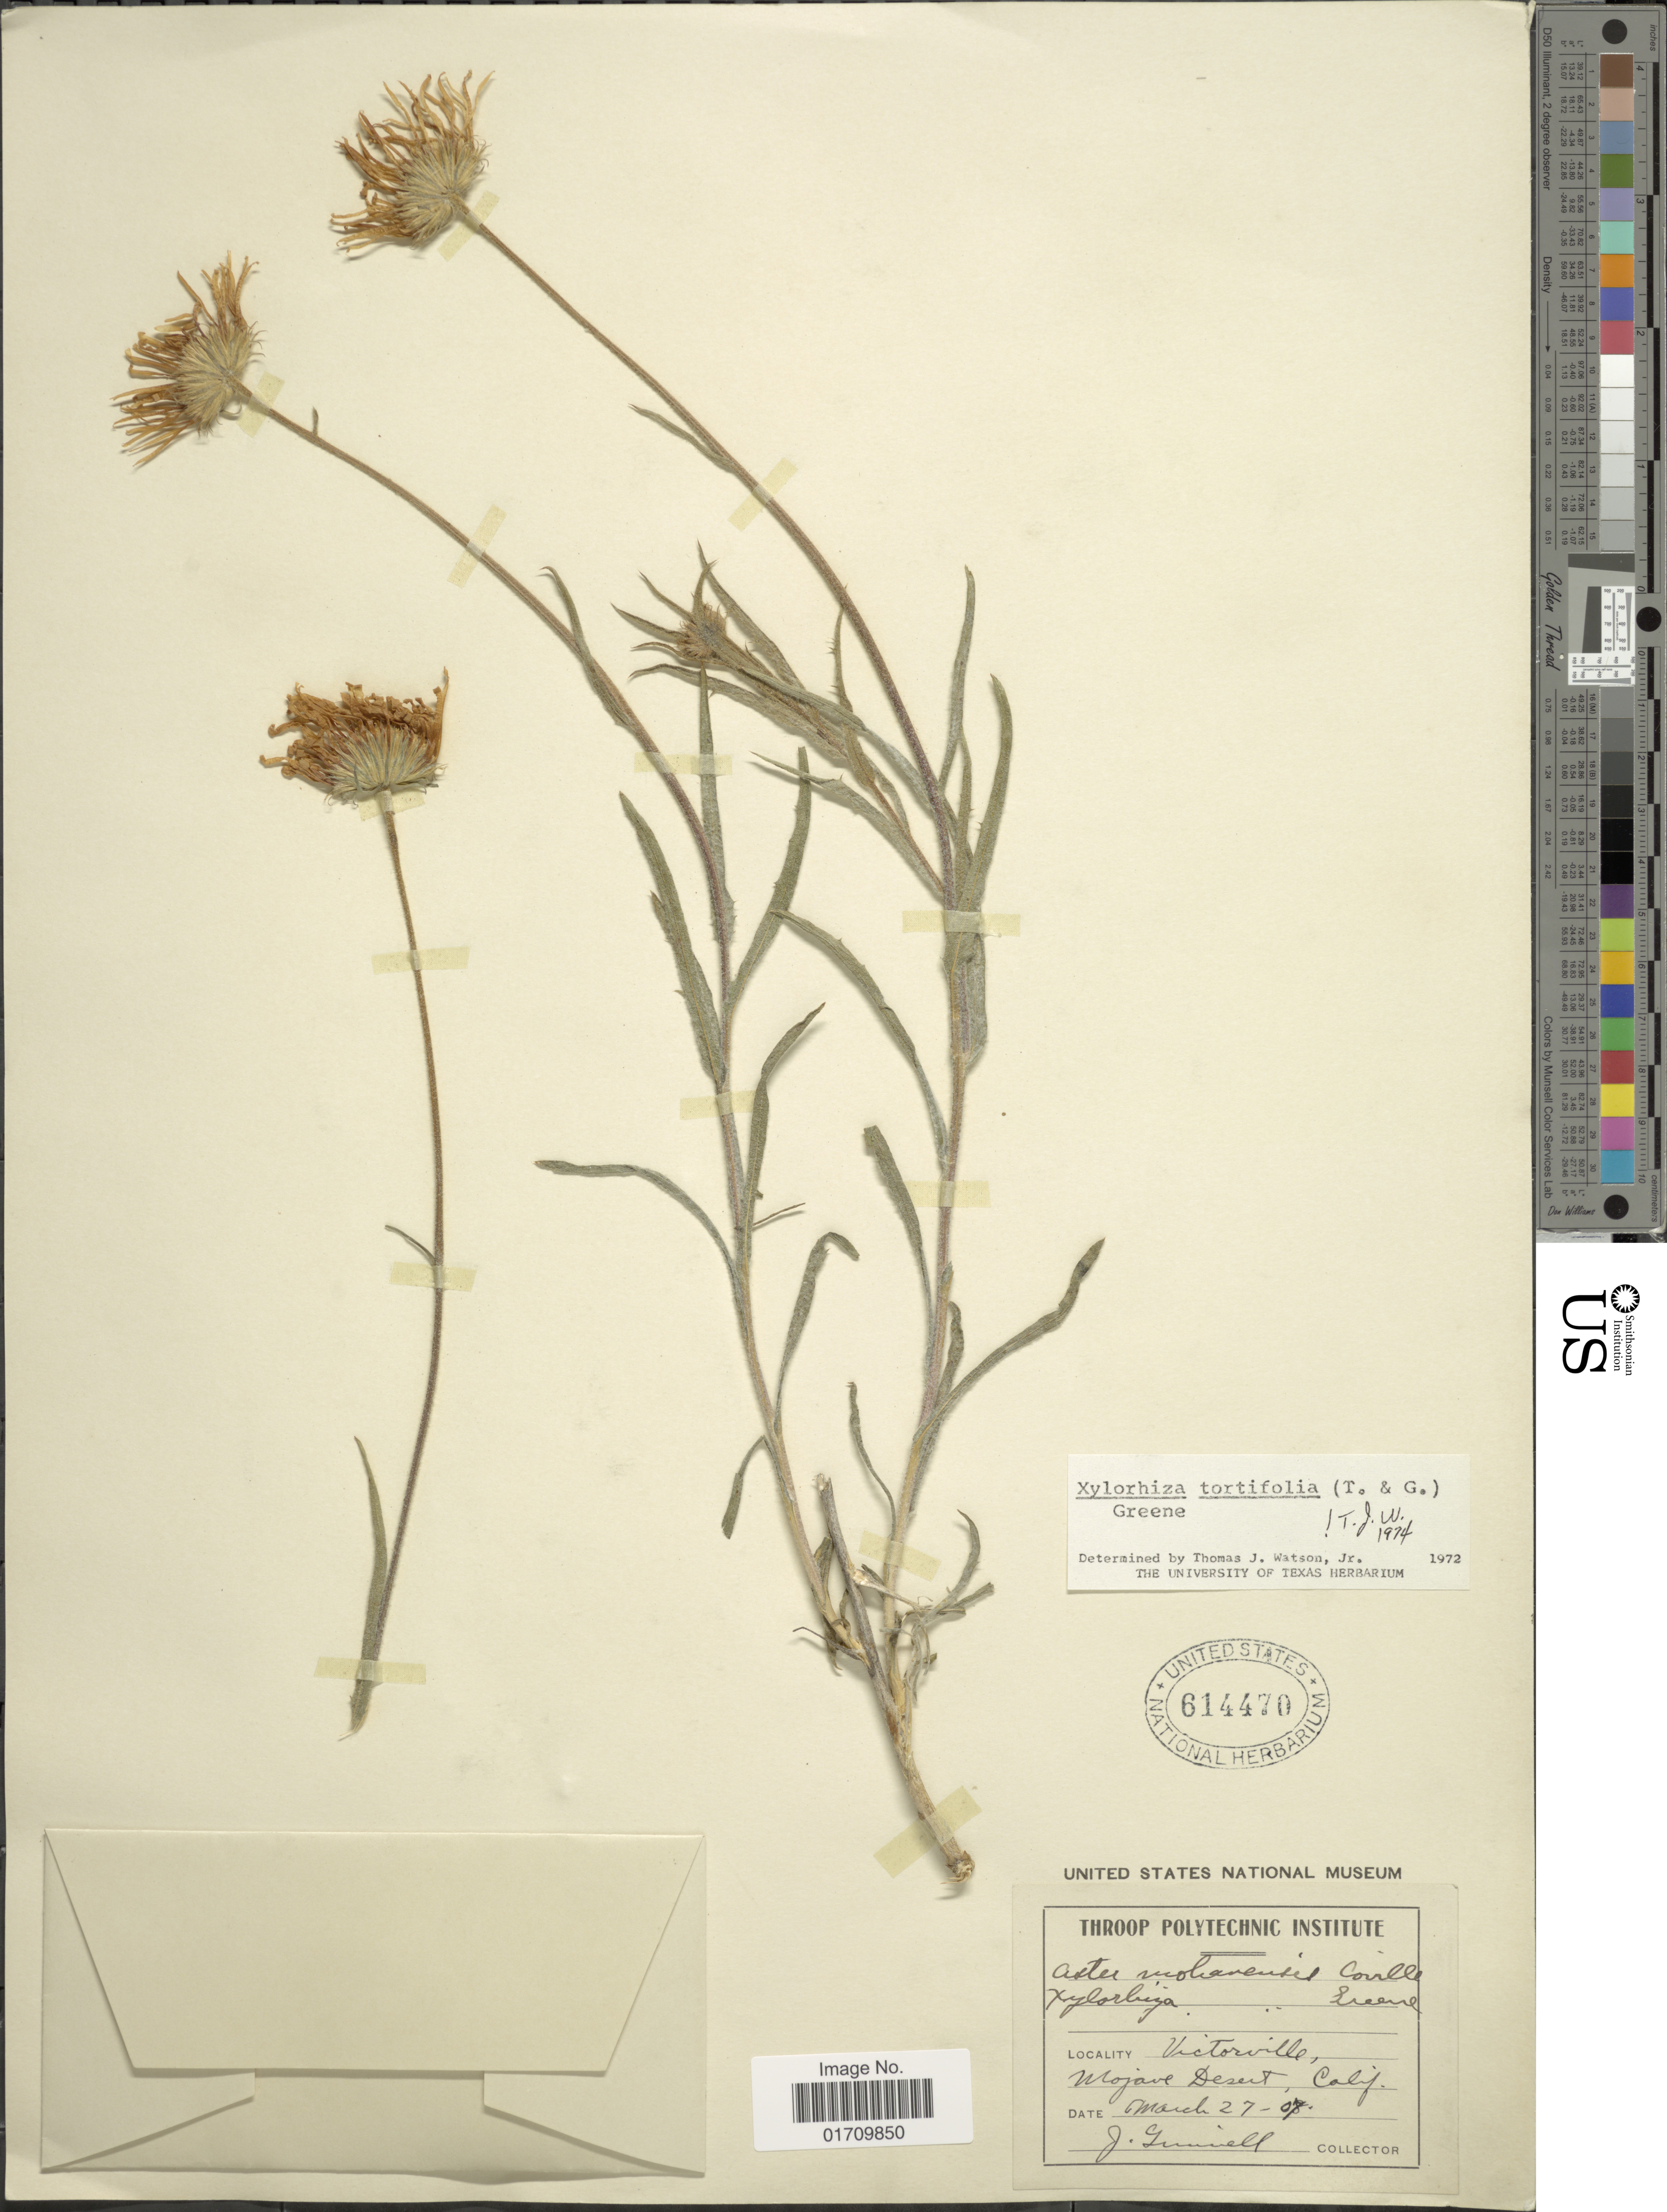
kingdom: Plantae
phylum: Tracheophyta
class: Magnoliopsida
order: Asterales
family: Asteraceae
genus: Xylorhiza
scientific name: Xylorhiza tortifolia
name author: (Torr. & A. Gray) Greene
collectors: J. Grinnell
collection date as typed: Transcribed d/m/y: 27/3/7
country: United States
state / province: California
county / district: San Barnadino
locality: Victorville, Mojave Desert, Calif.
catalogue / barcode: US 614470